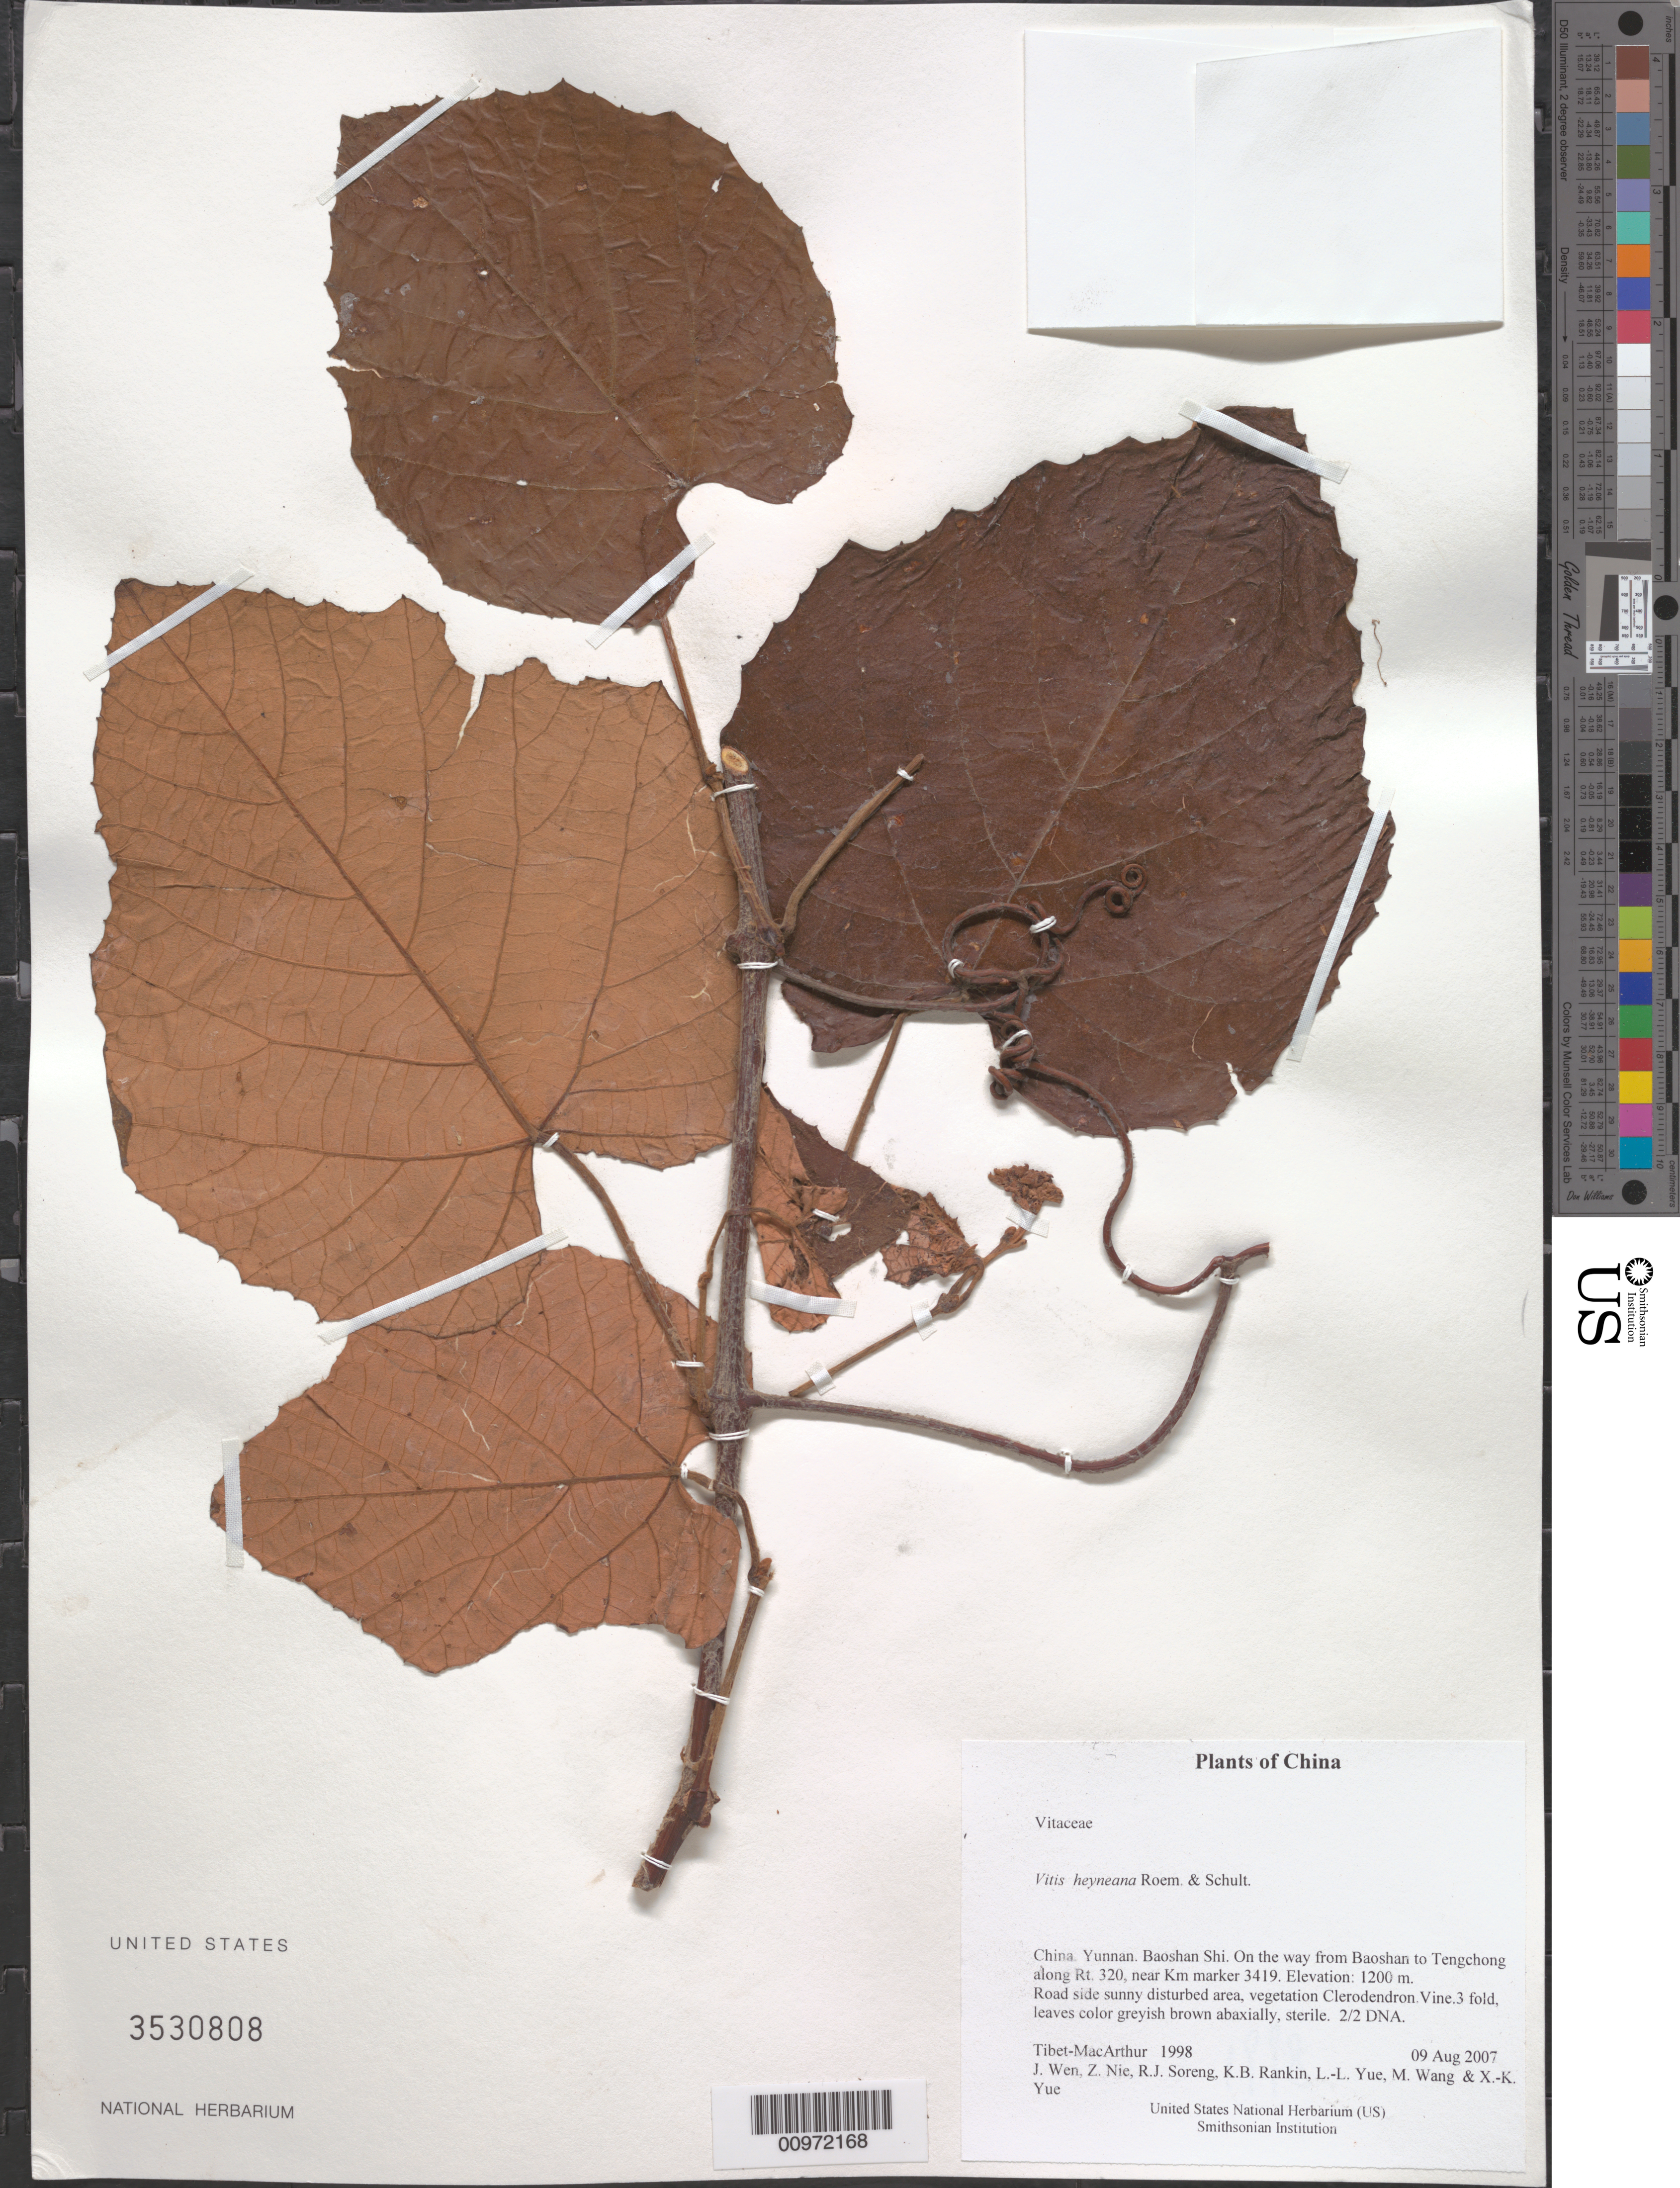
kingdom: Plantae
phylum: Tracheophyta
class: Magnoliopsida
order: Vitales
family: Vitaceae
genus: Vitis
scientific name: Vitis heyneana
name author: A. Roem. & Schult.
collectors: Tibet-MacArthur, J. Wen, Z. Nie, R. J. Soreng, K. Rankin, L. Yue, M. Wang & X. Yue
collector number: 1998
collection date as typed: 09 Aug 2007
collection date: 2007-08-09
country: China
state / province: Yunnan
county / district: Baoshan Shi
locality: On the way from Baoshan to Tengchong along Rt. 320, near Km marker 3419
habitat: Road side sunny disturbed area, vegetation Clerodendron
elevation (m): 1200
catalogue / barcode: US 3530808